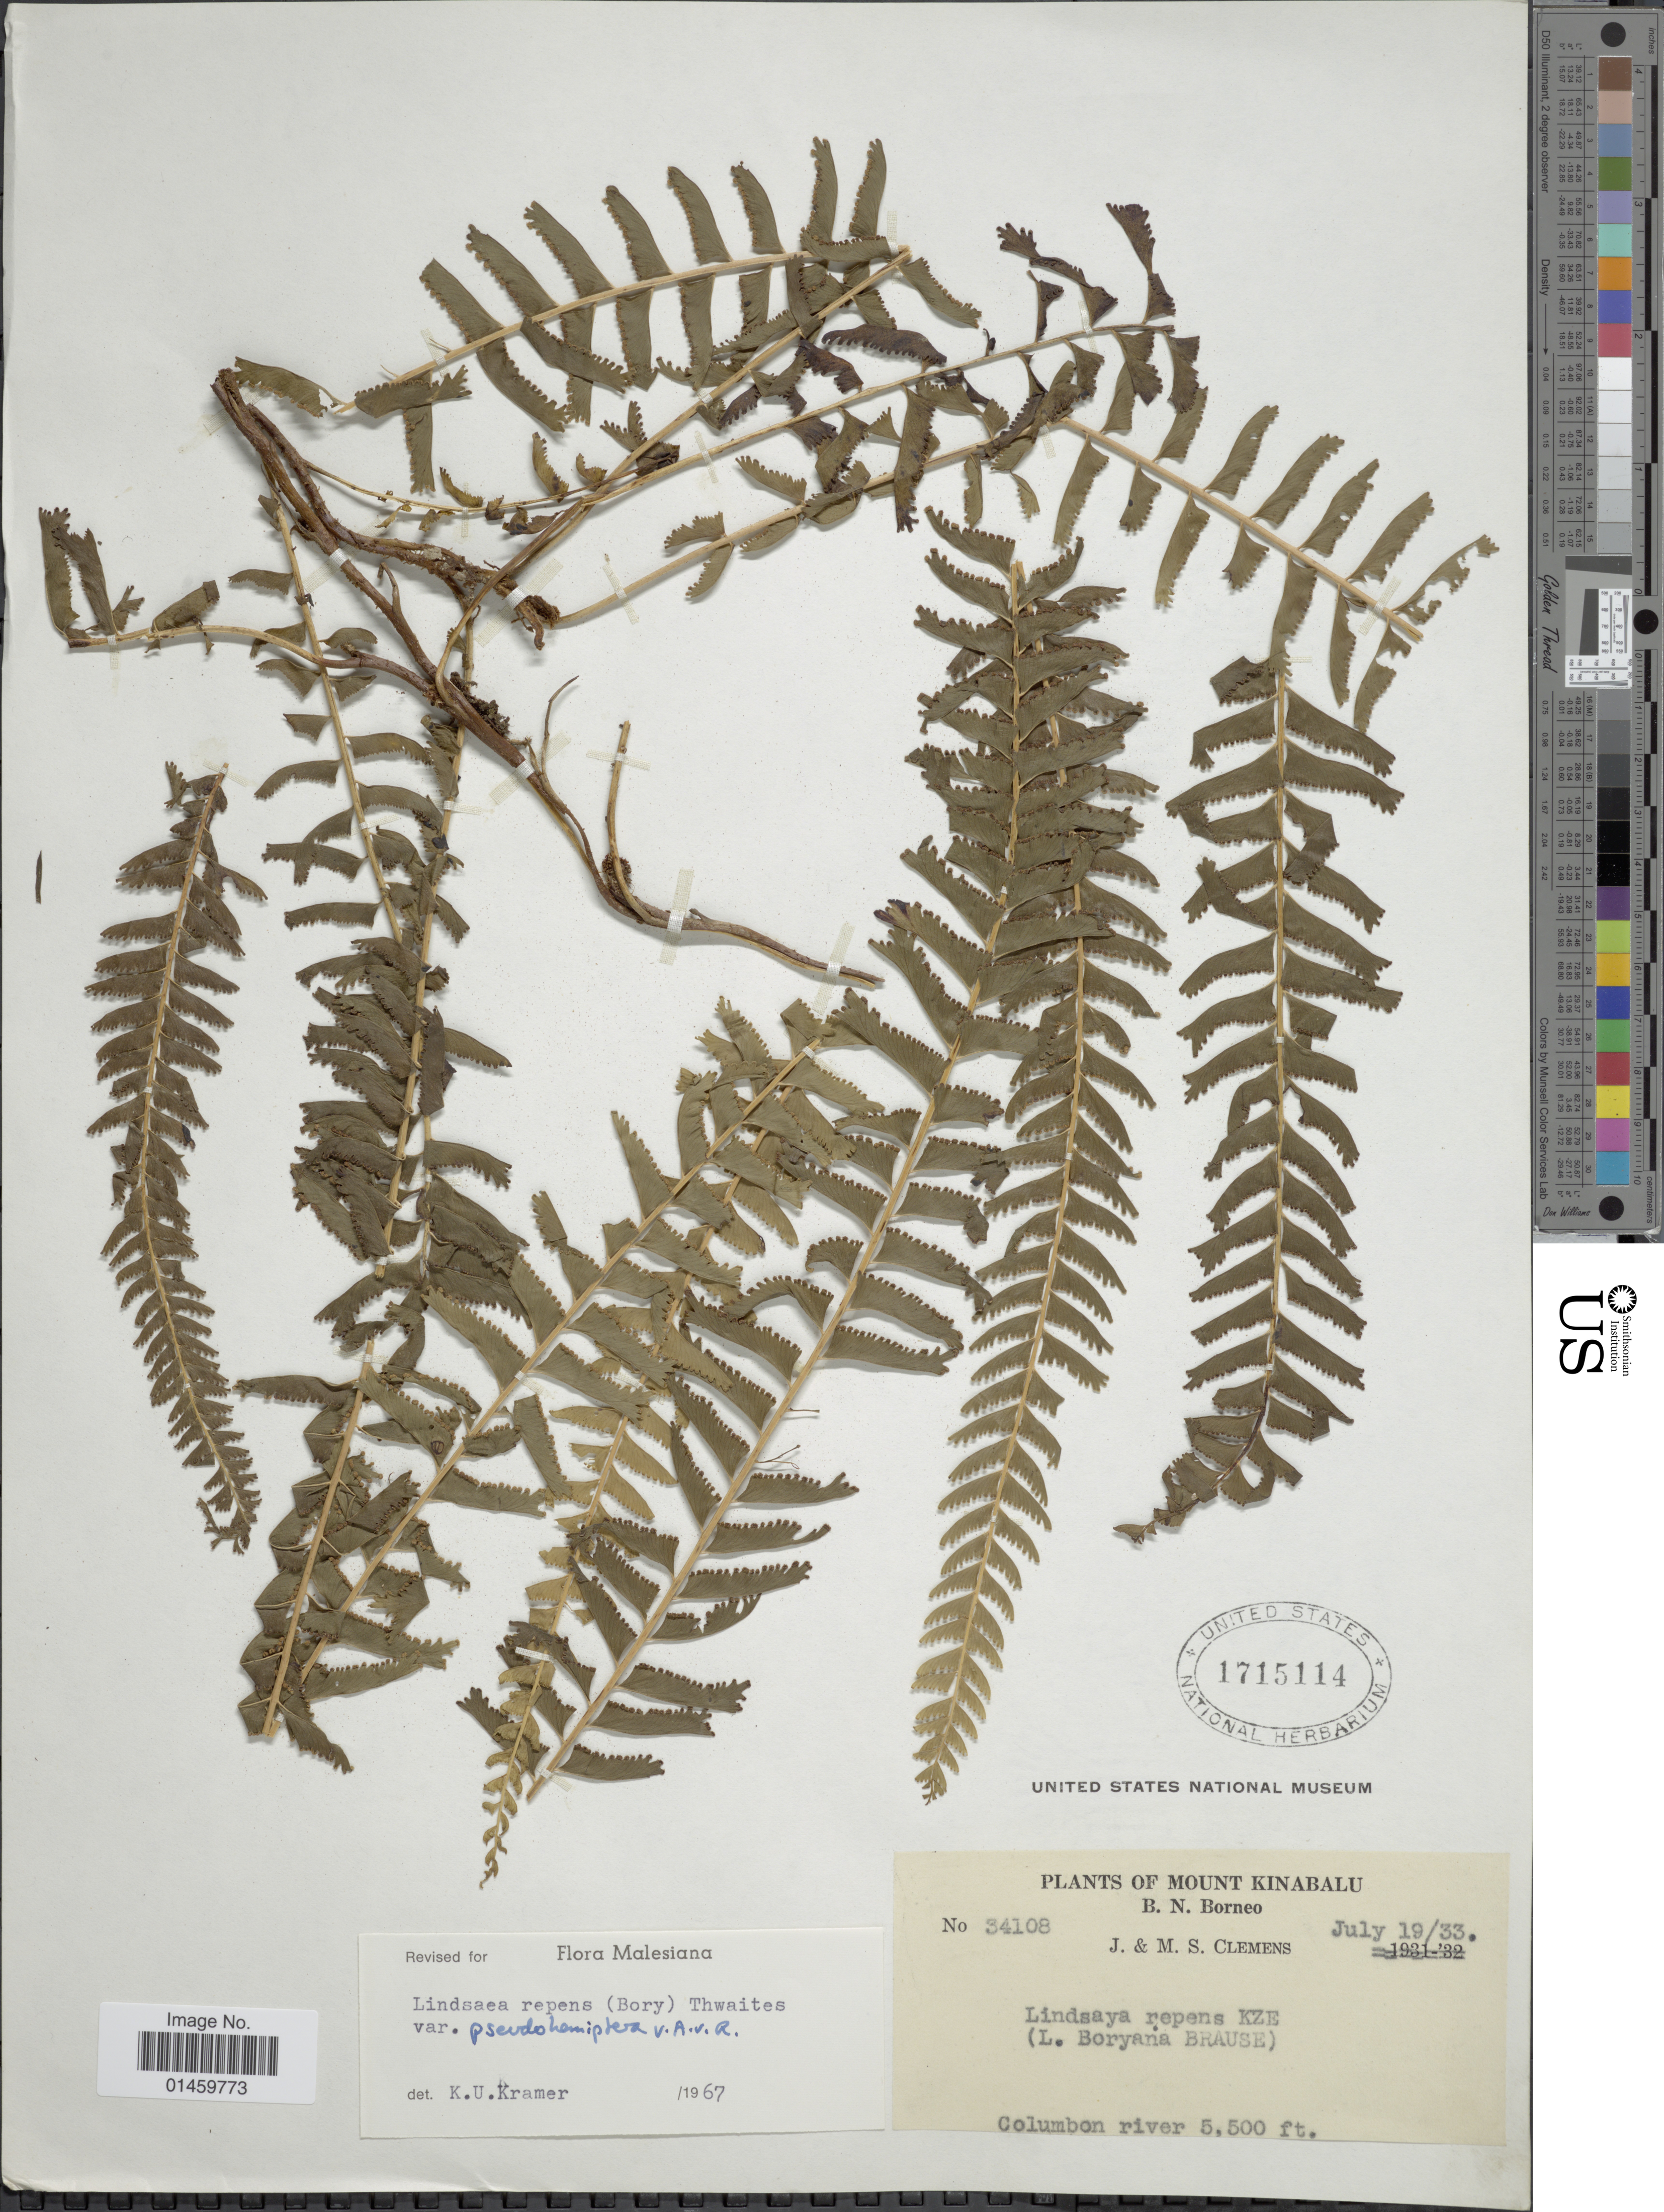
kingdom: Plantae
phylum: Tracheophyta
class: Polypodiopsida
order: Polypodiales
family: Lindsaeaceae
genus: Lindsaea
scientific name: Lindsaea repens var. pseudohemiptera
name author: Alderw.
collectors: J. Clemens & M. S. Clemens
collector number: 34108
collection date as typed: Transcribed d/m/y: 19/7/33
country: Malaysia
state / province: Sabah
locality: Mount Kinabalu. B. N. Borneo. Columbon river.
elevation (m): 1676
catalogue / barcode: US 1715114